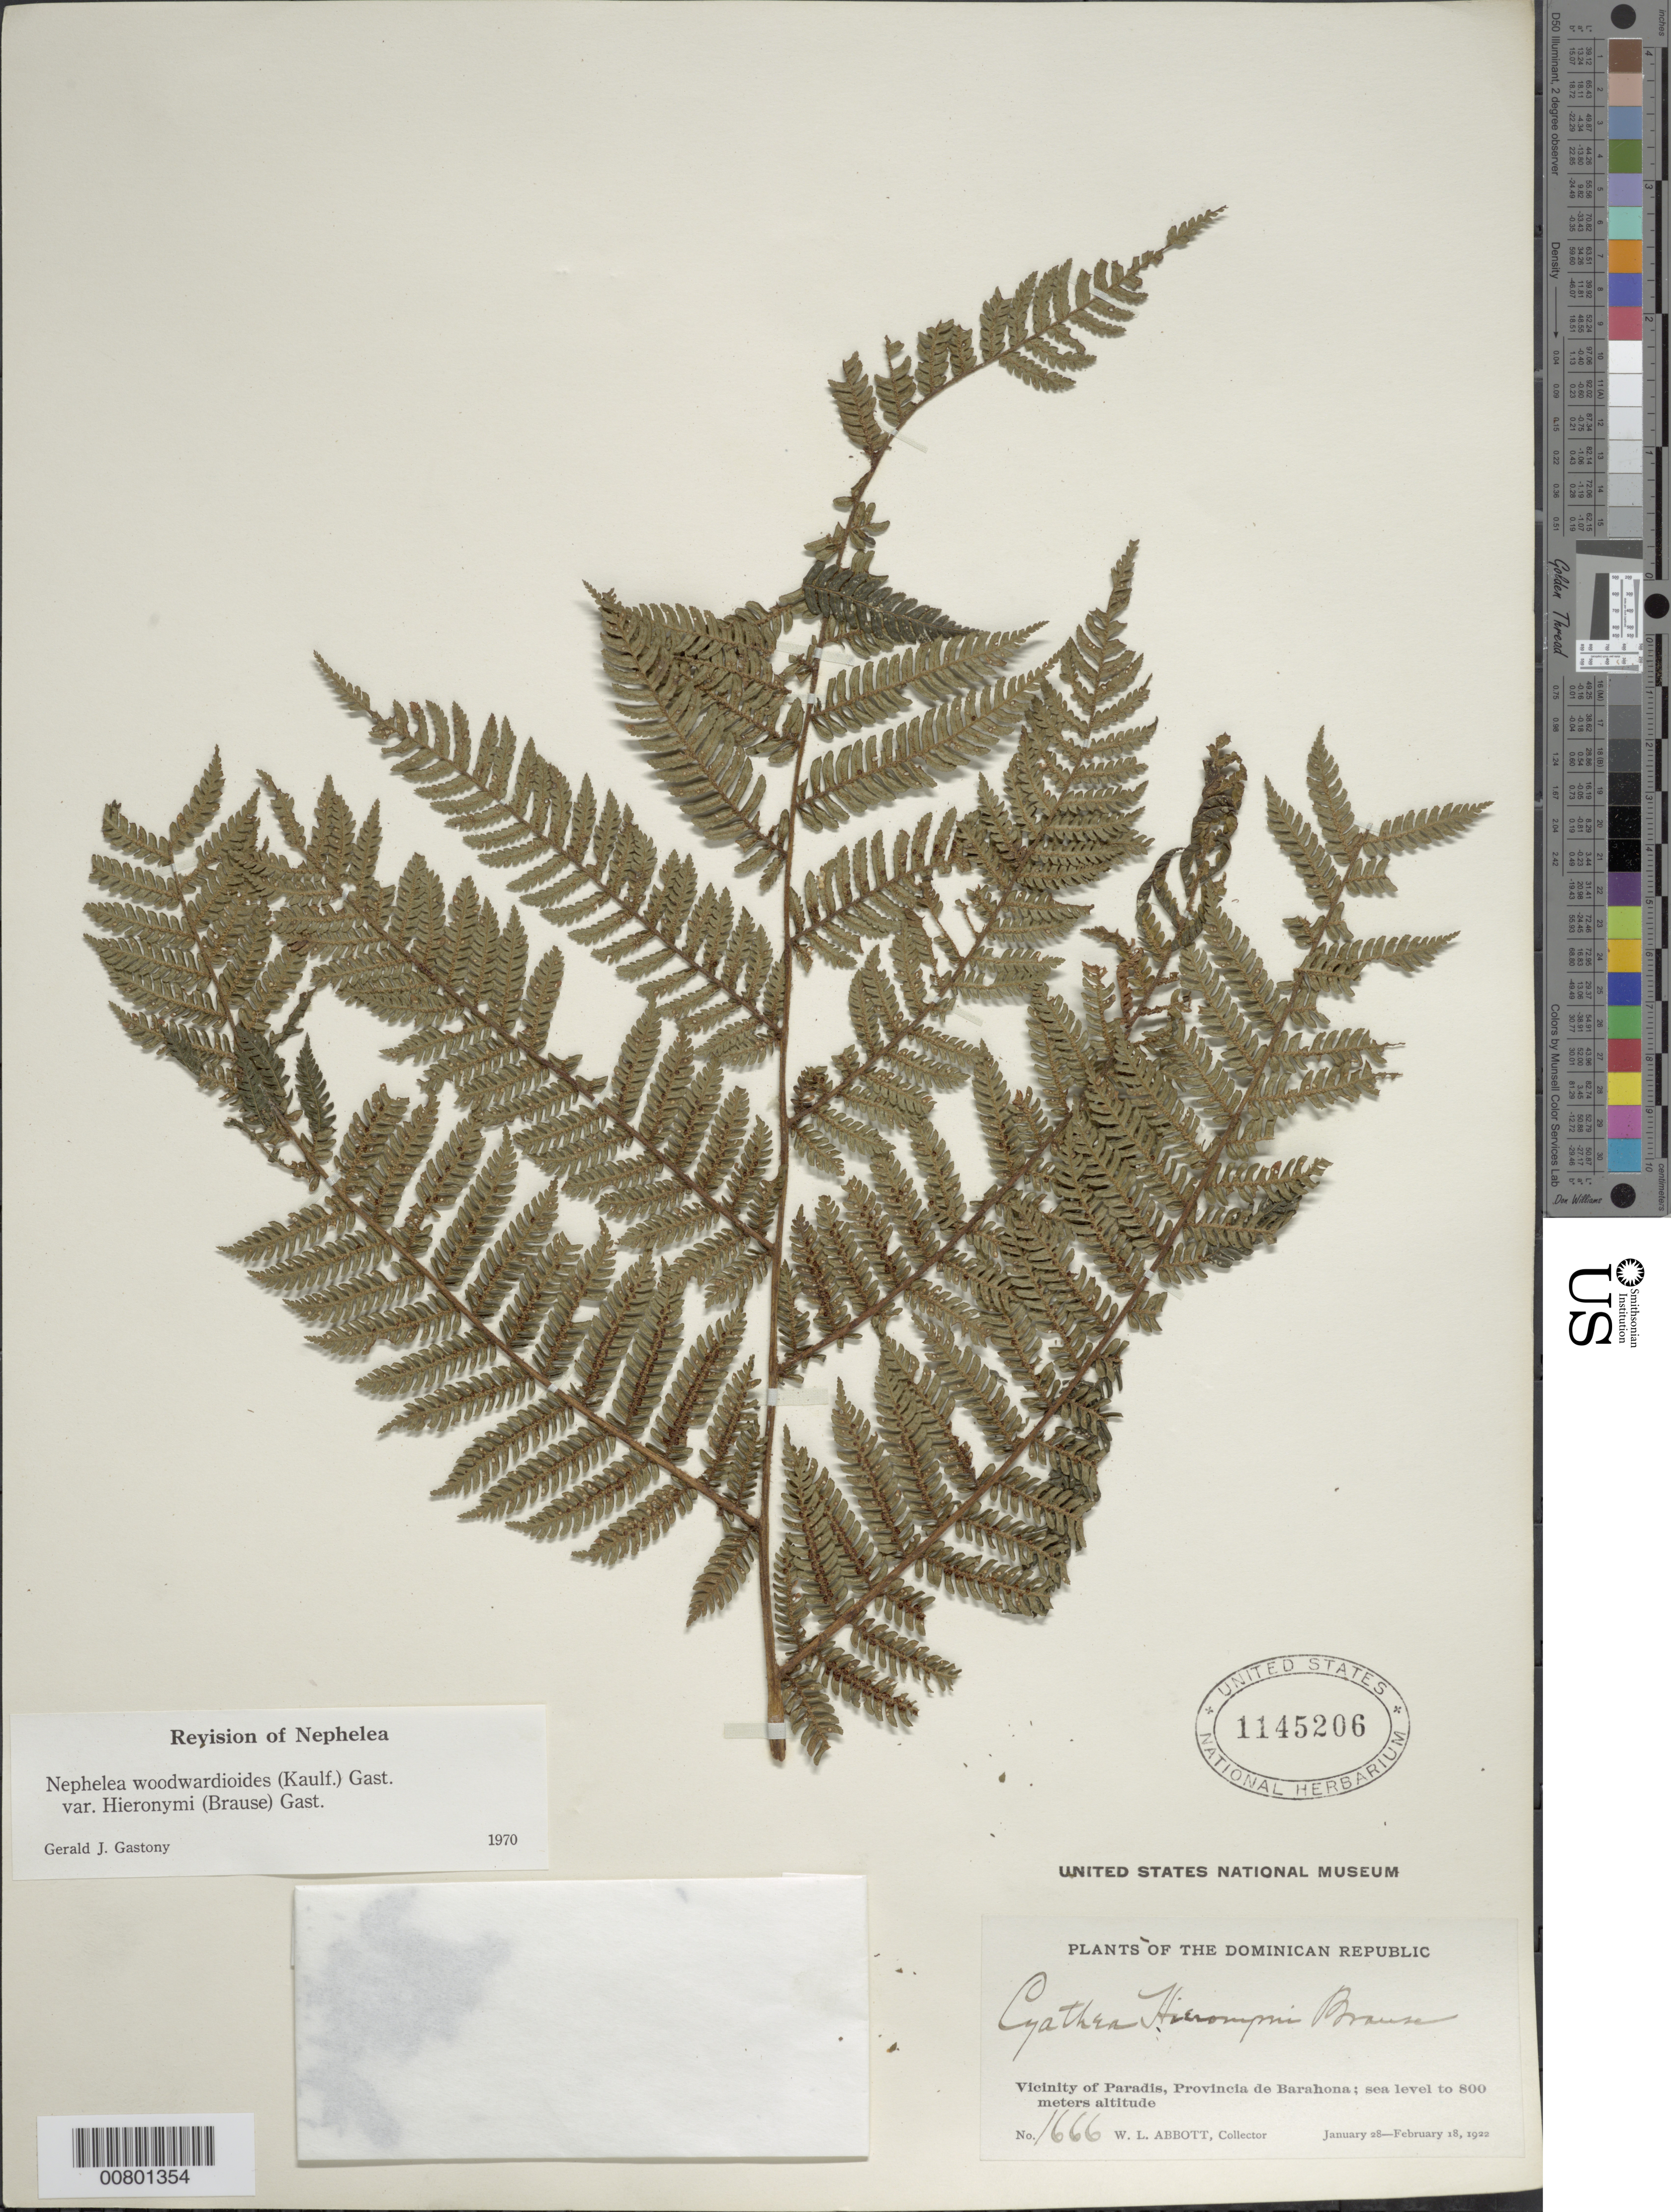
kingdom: Plantae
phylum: Tracheophyta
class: Polypodiopsida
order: Cyatheales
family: Cyatheaceae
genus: Alsophila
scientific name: Alsophila woodwardioides var. hieronymii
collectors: W. L. Abbott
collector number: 1666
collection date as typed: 28 Jan 1922 to 18 Feb 1922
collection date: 1922-01-28/1922-02-18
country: Dominican Republic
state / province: Barahona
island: Hispaniola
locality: Paradis vicinity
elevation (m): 0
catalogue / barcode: US 1145206